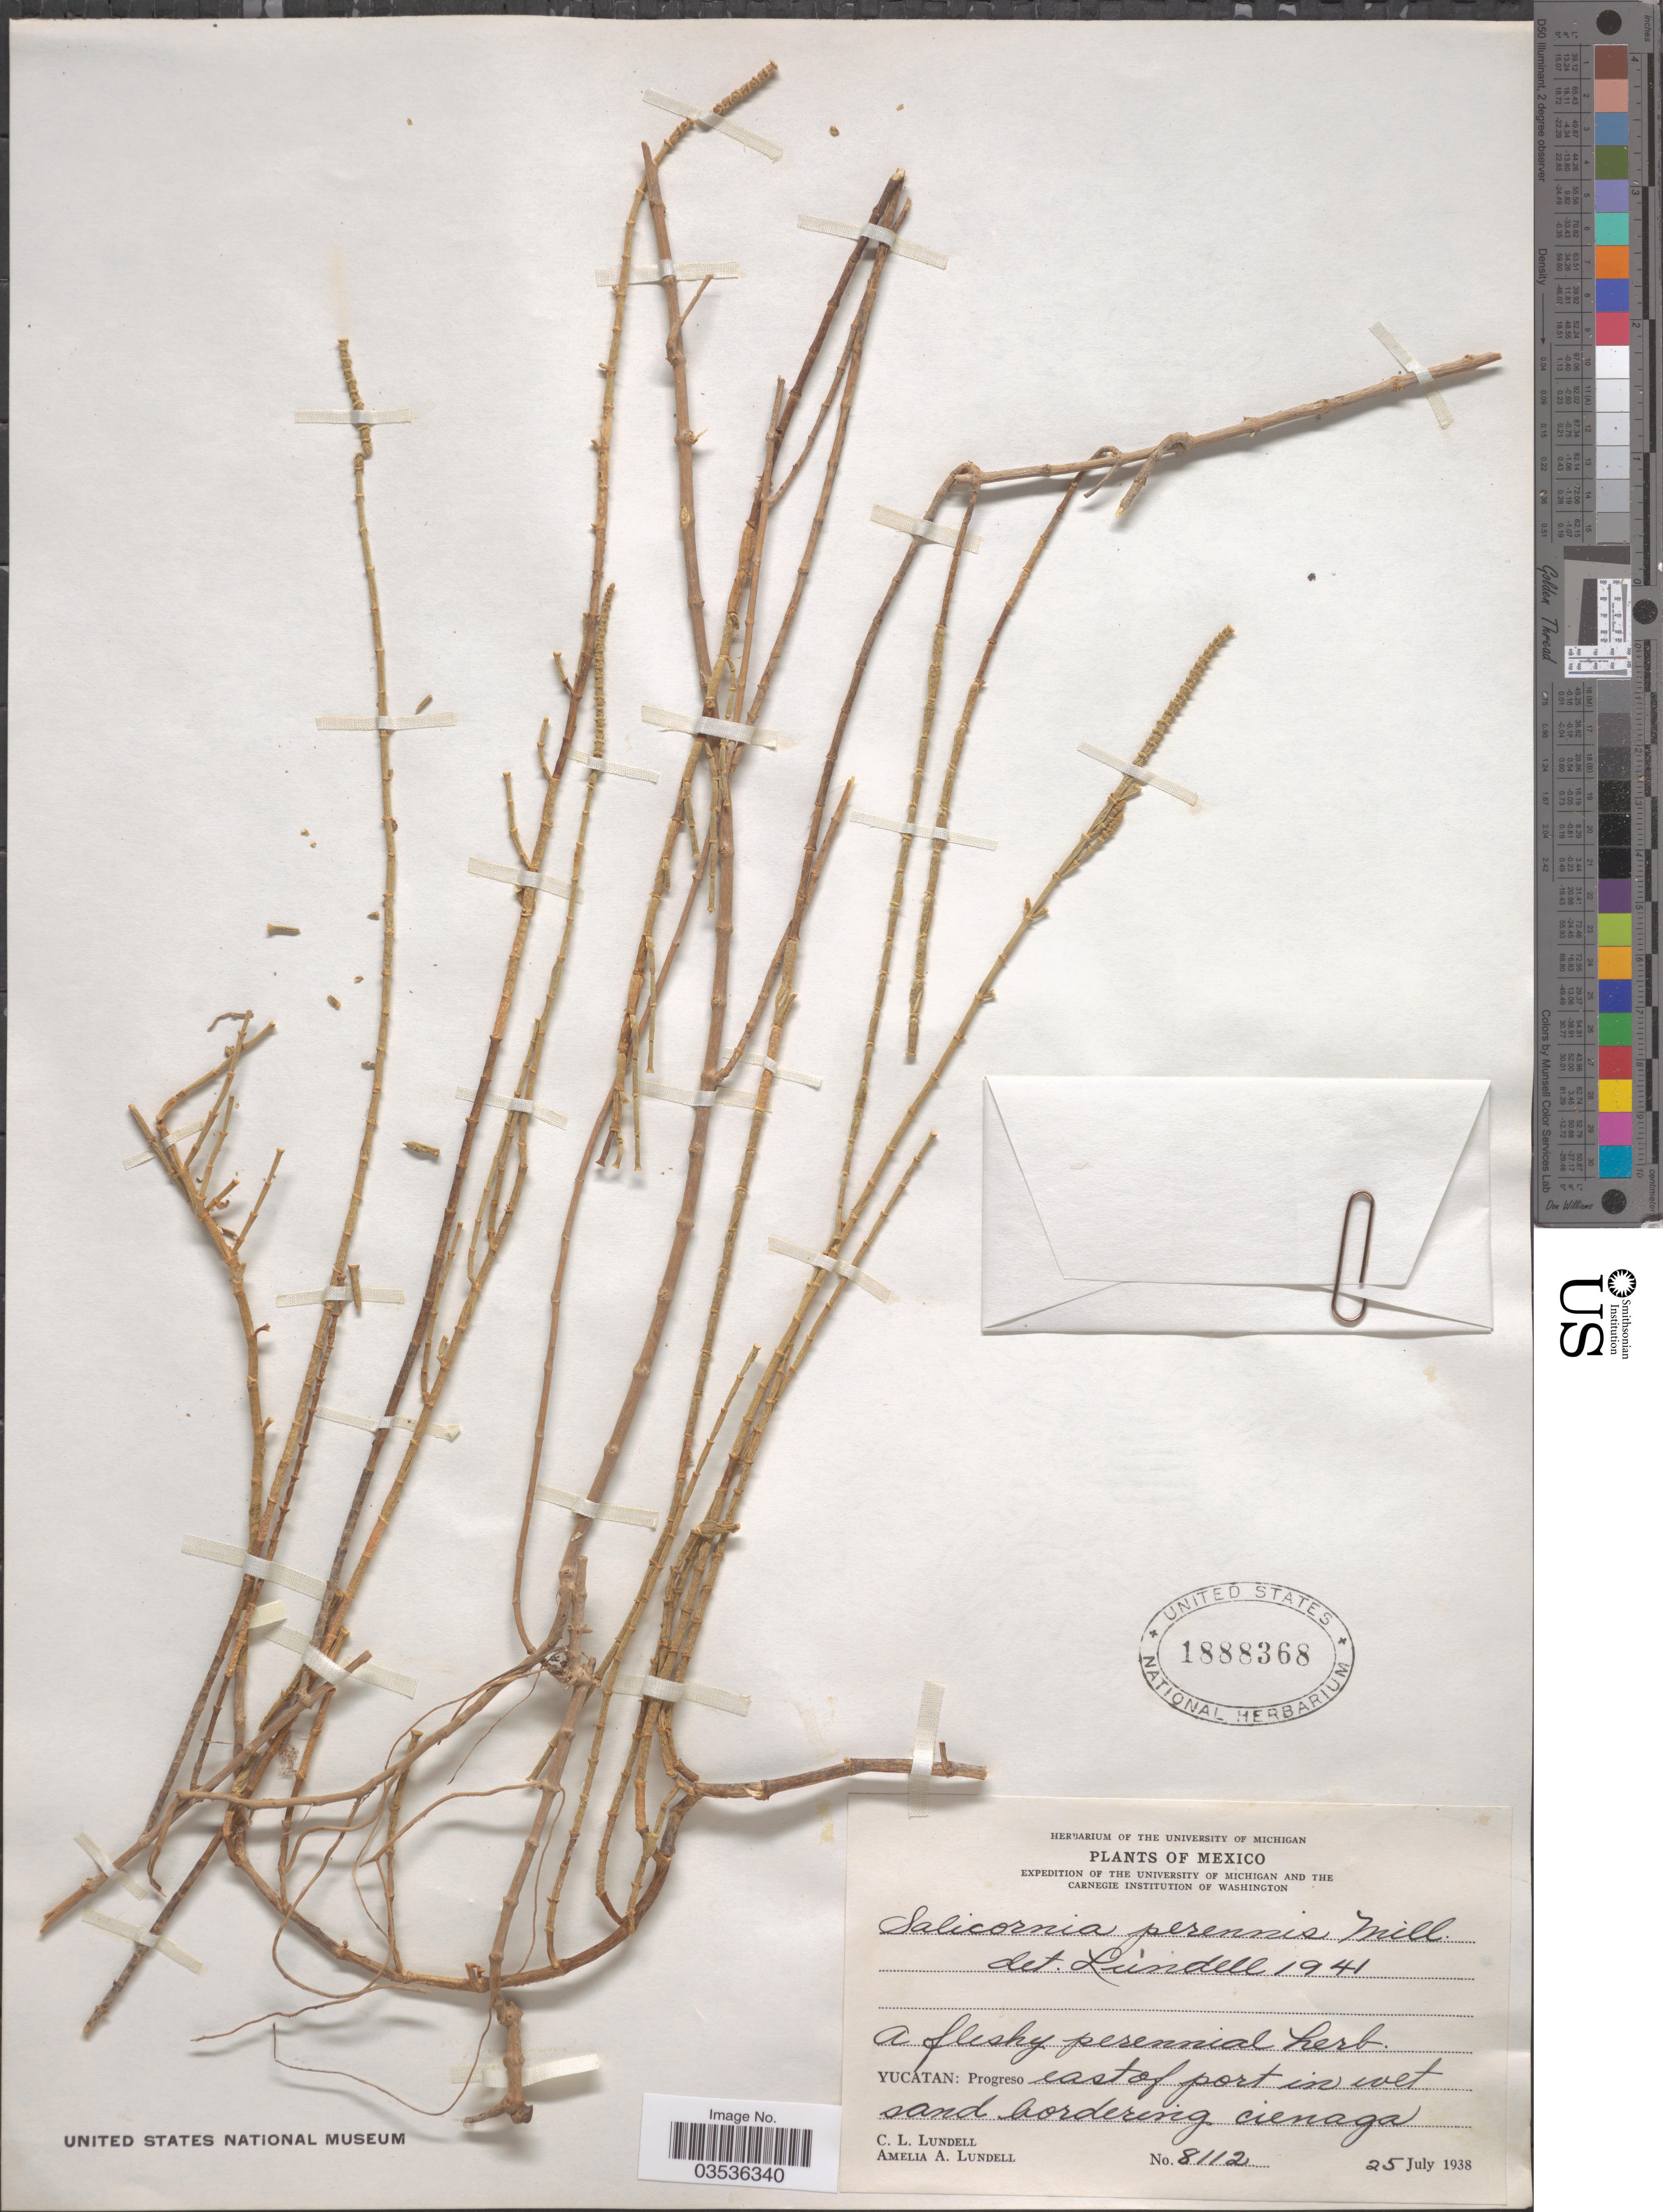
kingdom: Plantae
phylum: Tracheophyta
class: Magnoliopsida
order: Caryophyllales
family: Amaranthaceae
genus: Salicornia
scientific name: Salicornia perennis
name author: Mill.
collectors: C. L. Lundell & A. A. Lundell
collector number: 8112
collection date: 1938-07-25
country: Mexico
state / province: Yucatán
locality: Progreso east of port.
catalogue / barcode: US 1888368